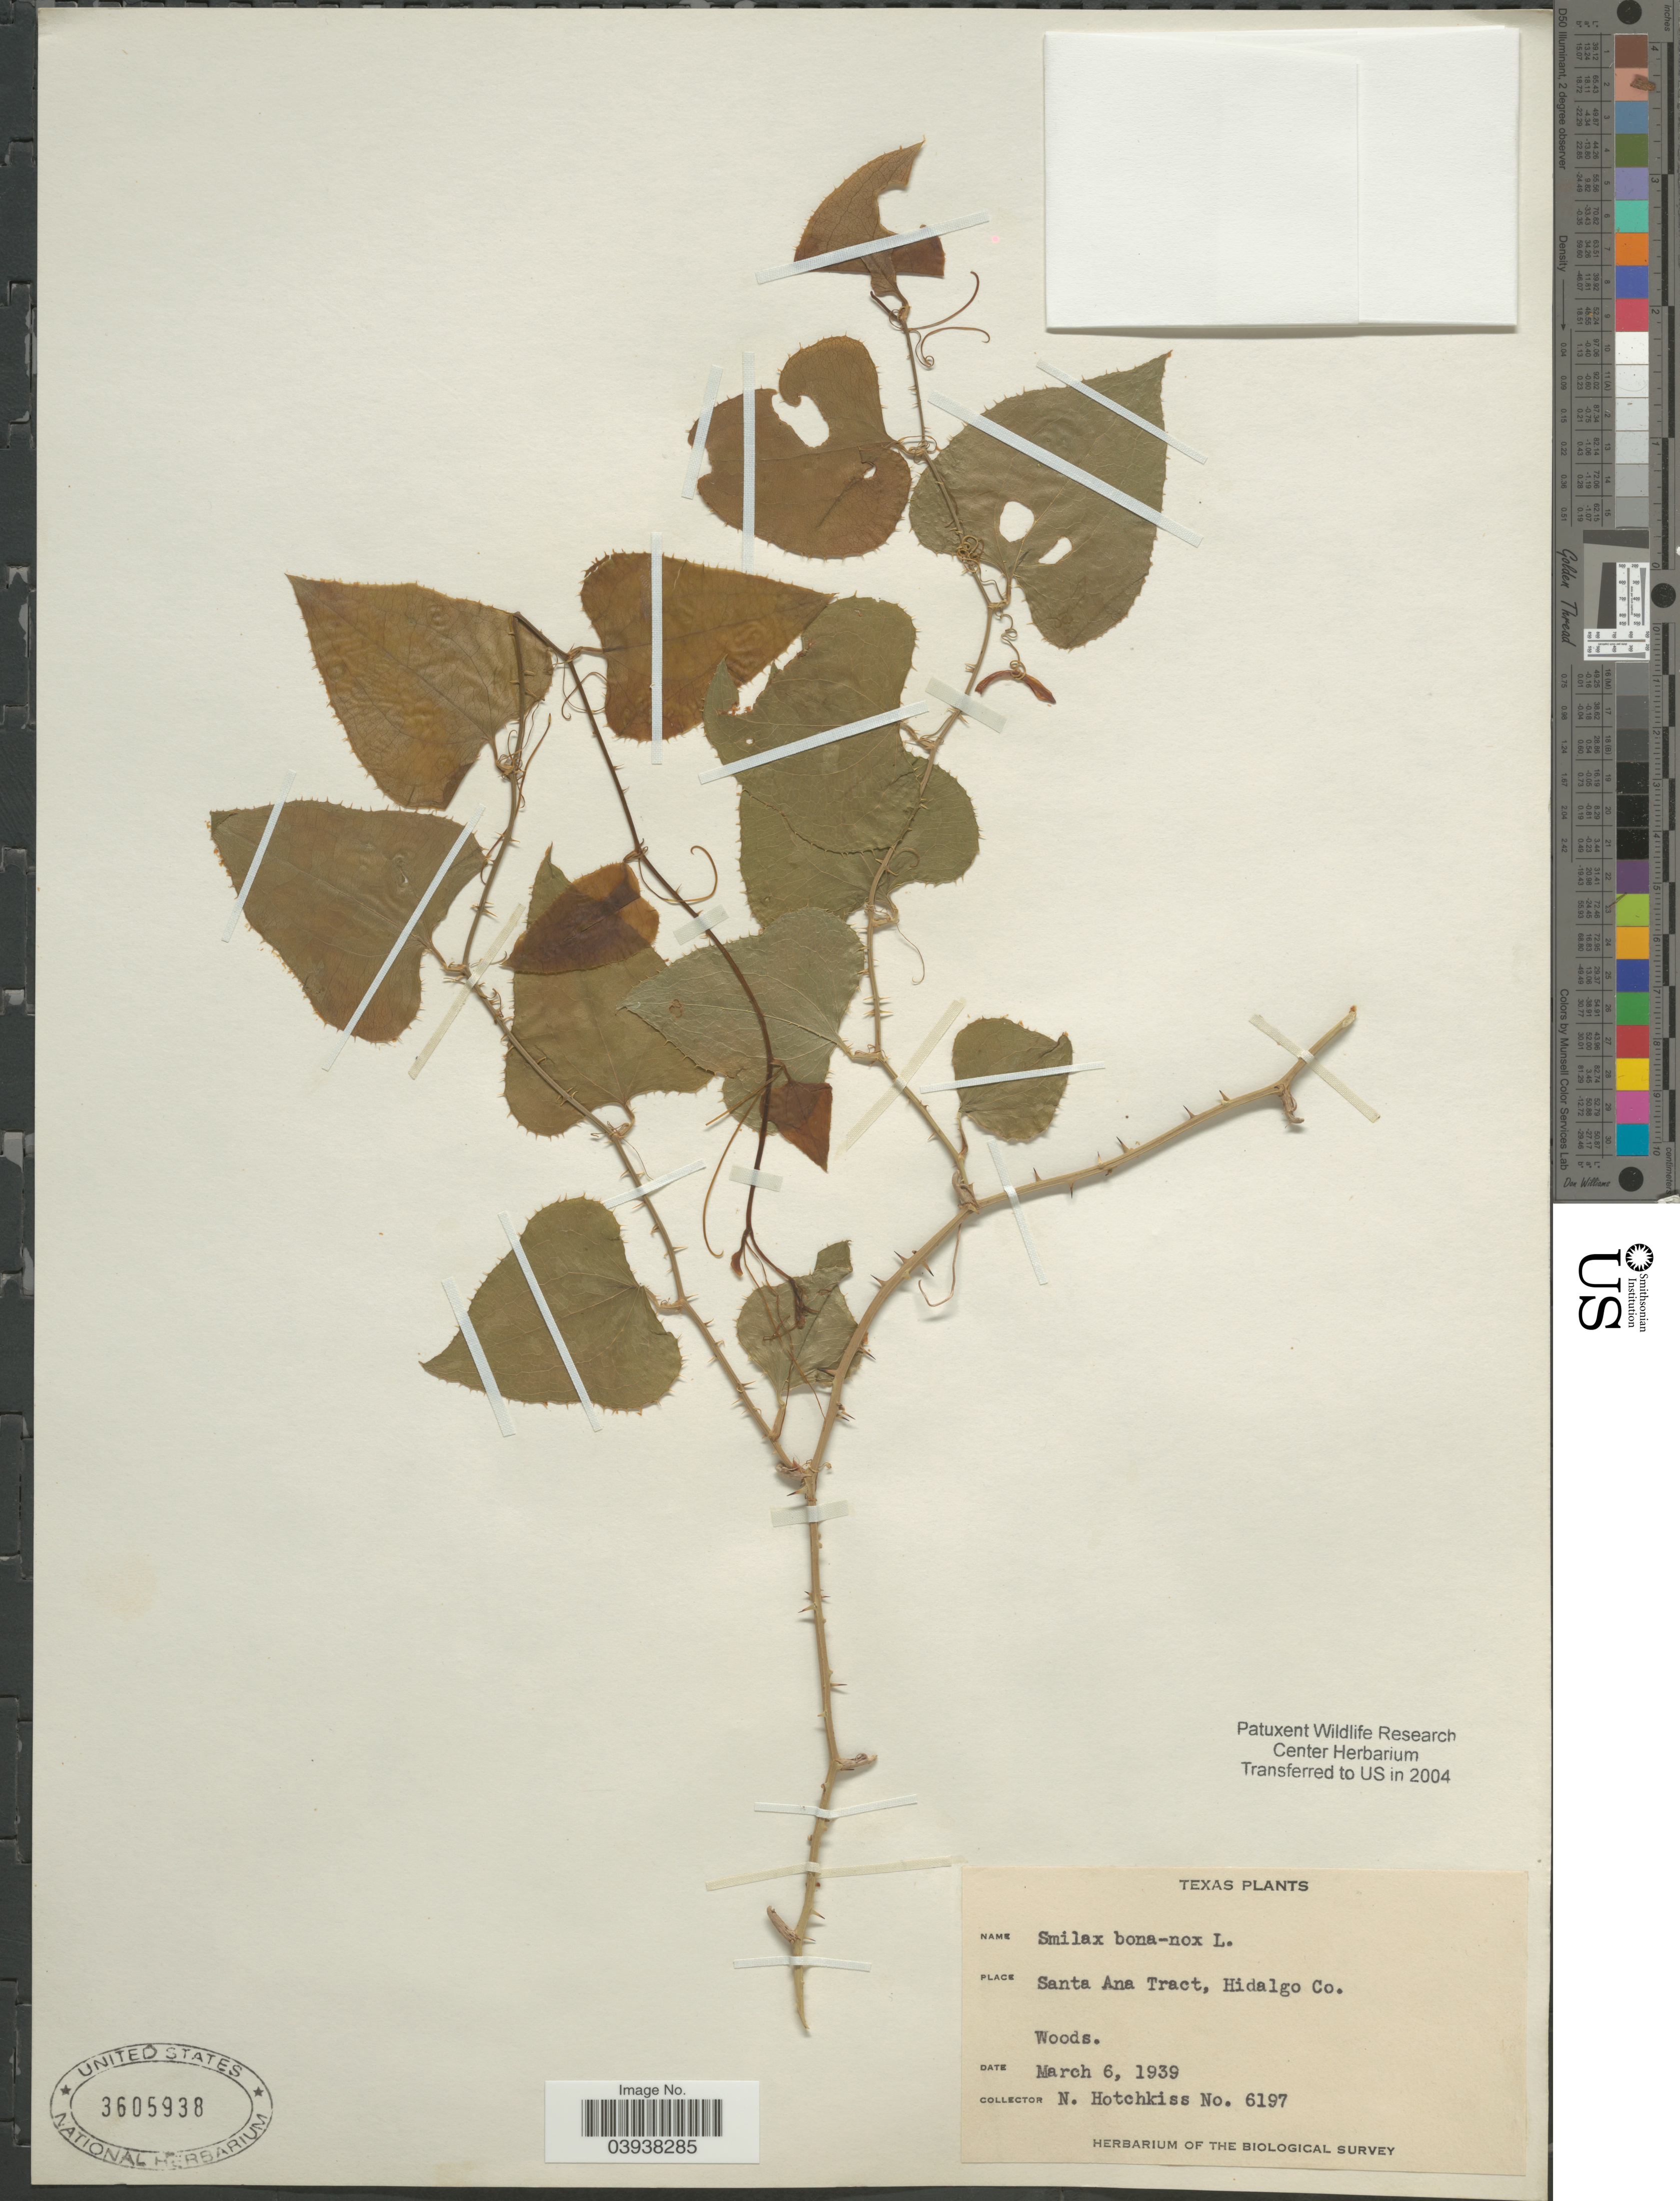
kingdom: Plantae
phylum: Tracheophyta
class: Liliopsida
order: Liliales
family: Smilacaceae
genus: Smilax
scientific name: Smilax bona-nox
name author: L.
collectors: N. Hotchkiss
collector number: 6197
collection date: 1939-03-06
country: United States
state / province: Texas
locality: Santa Ana Tract, Hidalgo Co.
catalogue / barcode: US 3605938